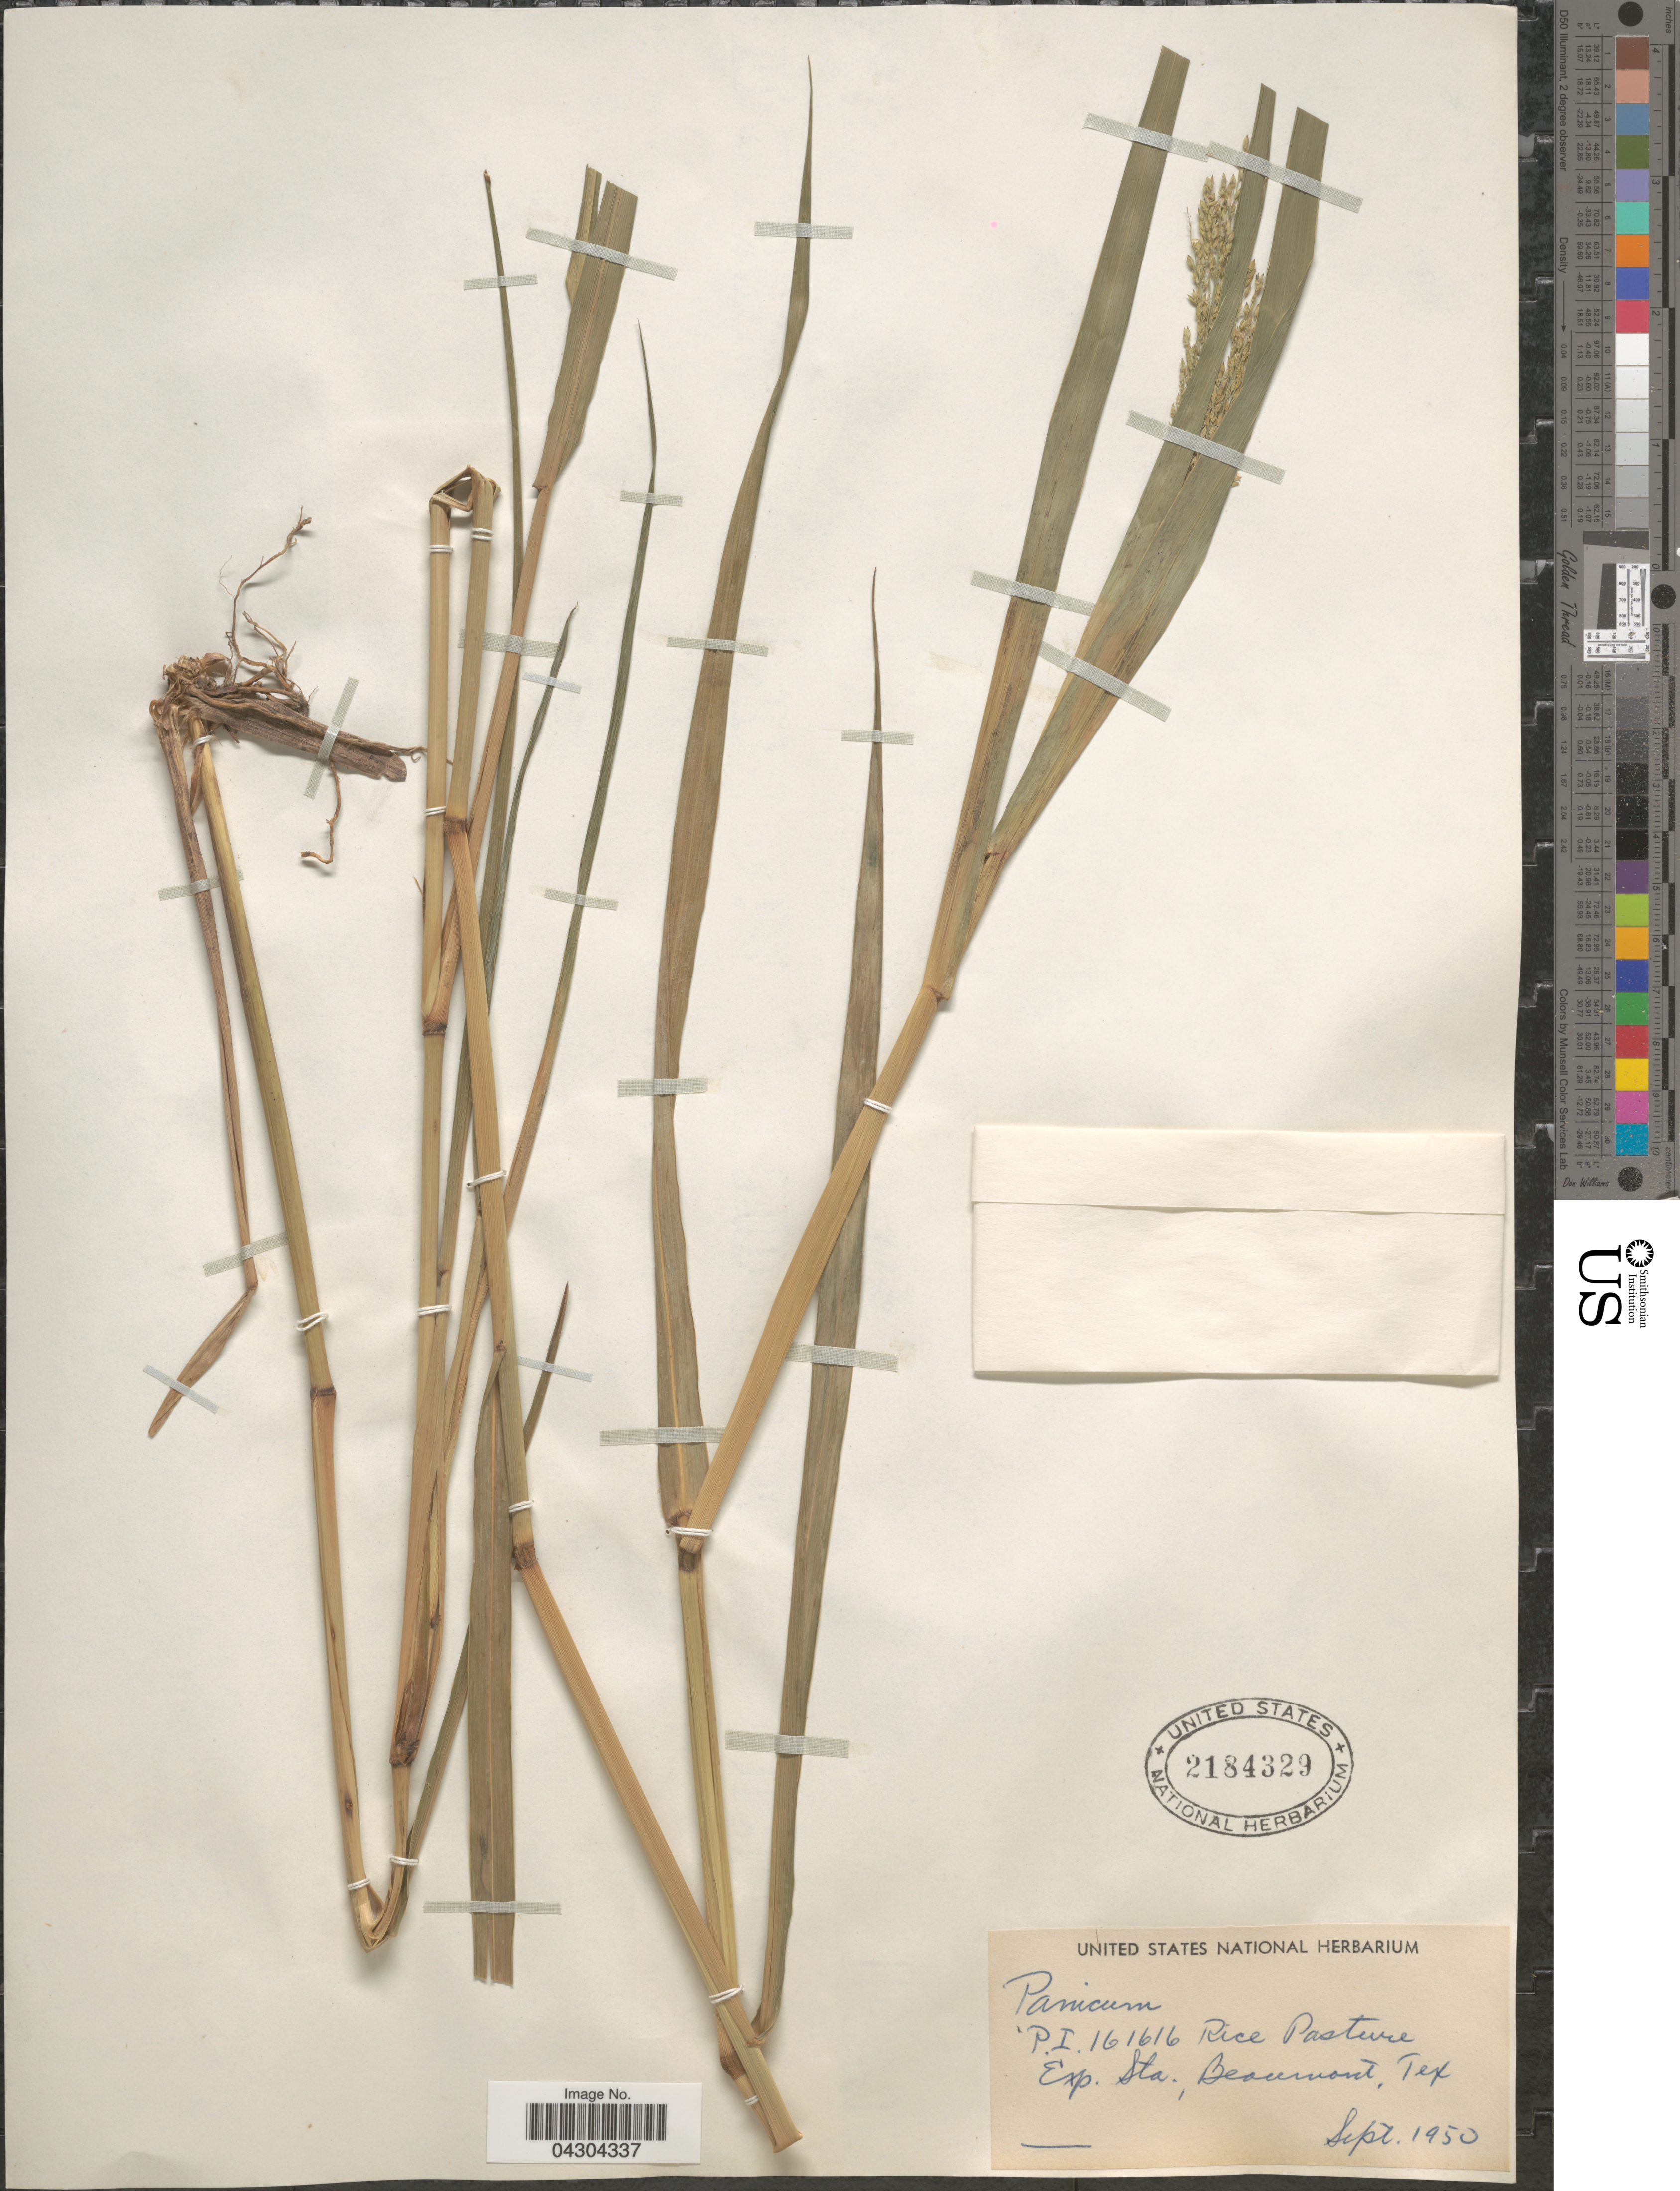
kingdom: Plantae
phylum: Tracheophyta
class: Liliopsida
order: Poales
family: Poaceae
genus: Panicum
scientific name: Panicum sp.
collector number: P.I.161616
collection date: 1950-09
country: United States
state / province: Texas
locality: Rice Pasture Exp. Sta. Beaumont.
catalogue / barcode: US 2184329